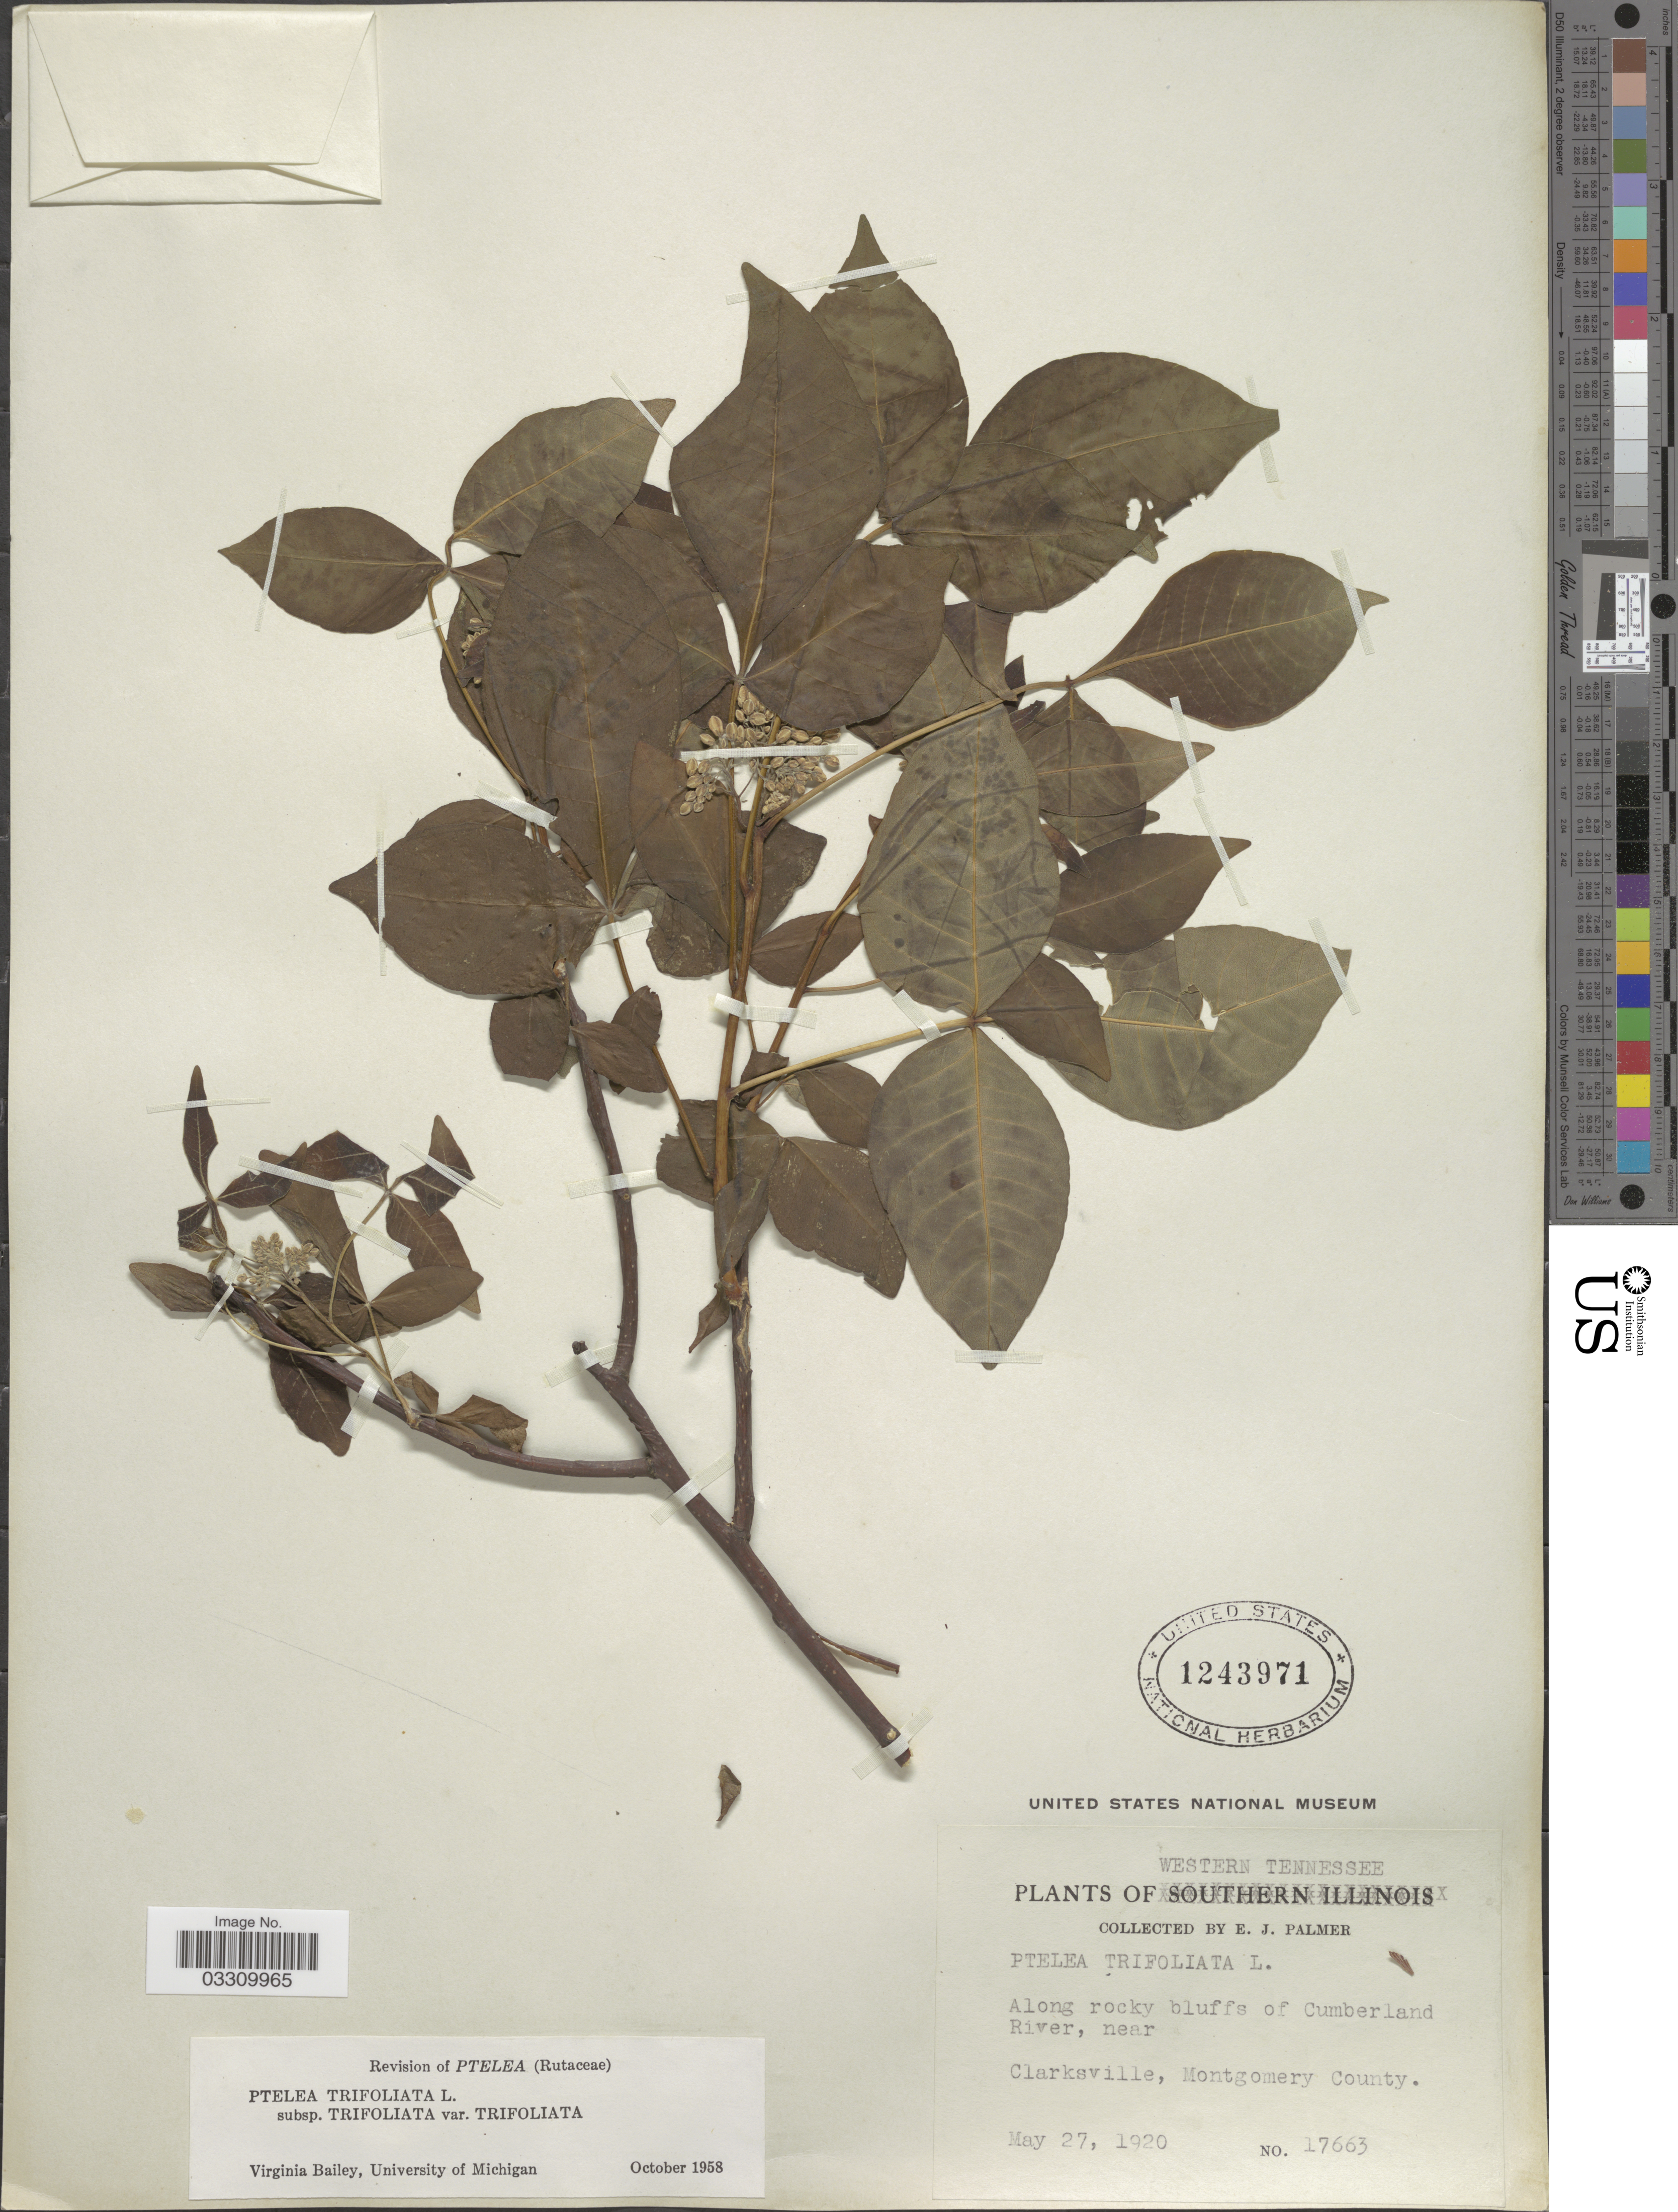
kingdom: Plantae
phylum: Tracheophyta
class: Magnoliopsida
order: Sapindales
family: Rutaceae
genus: Ptelea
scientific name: Ptelea trifoliata var. trifoliata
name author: L.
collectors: E. J. Palmer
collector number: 17663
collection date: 1920-05-27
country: United States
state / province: Tennessee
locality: Western Tennessee. Along rocky bluffs of Cumberland River, near Clarksville, Montgomery County.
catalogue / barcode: US 1243971